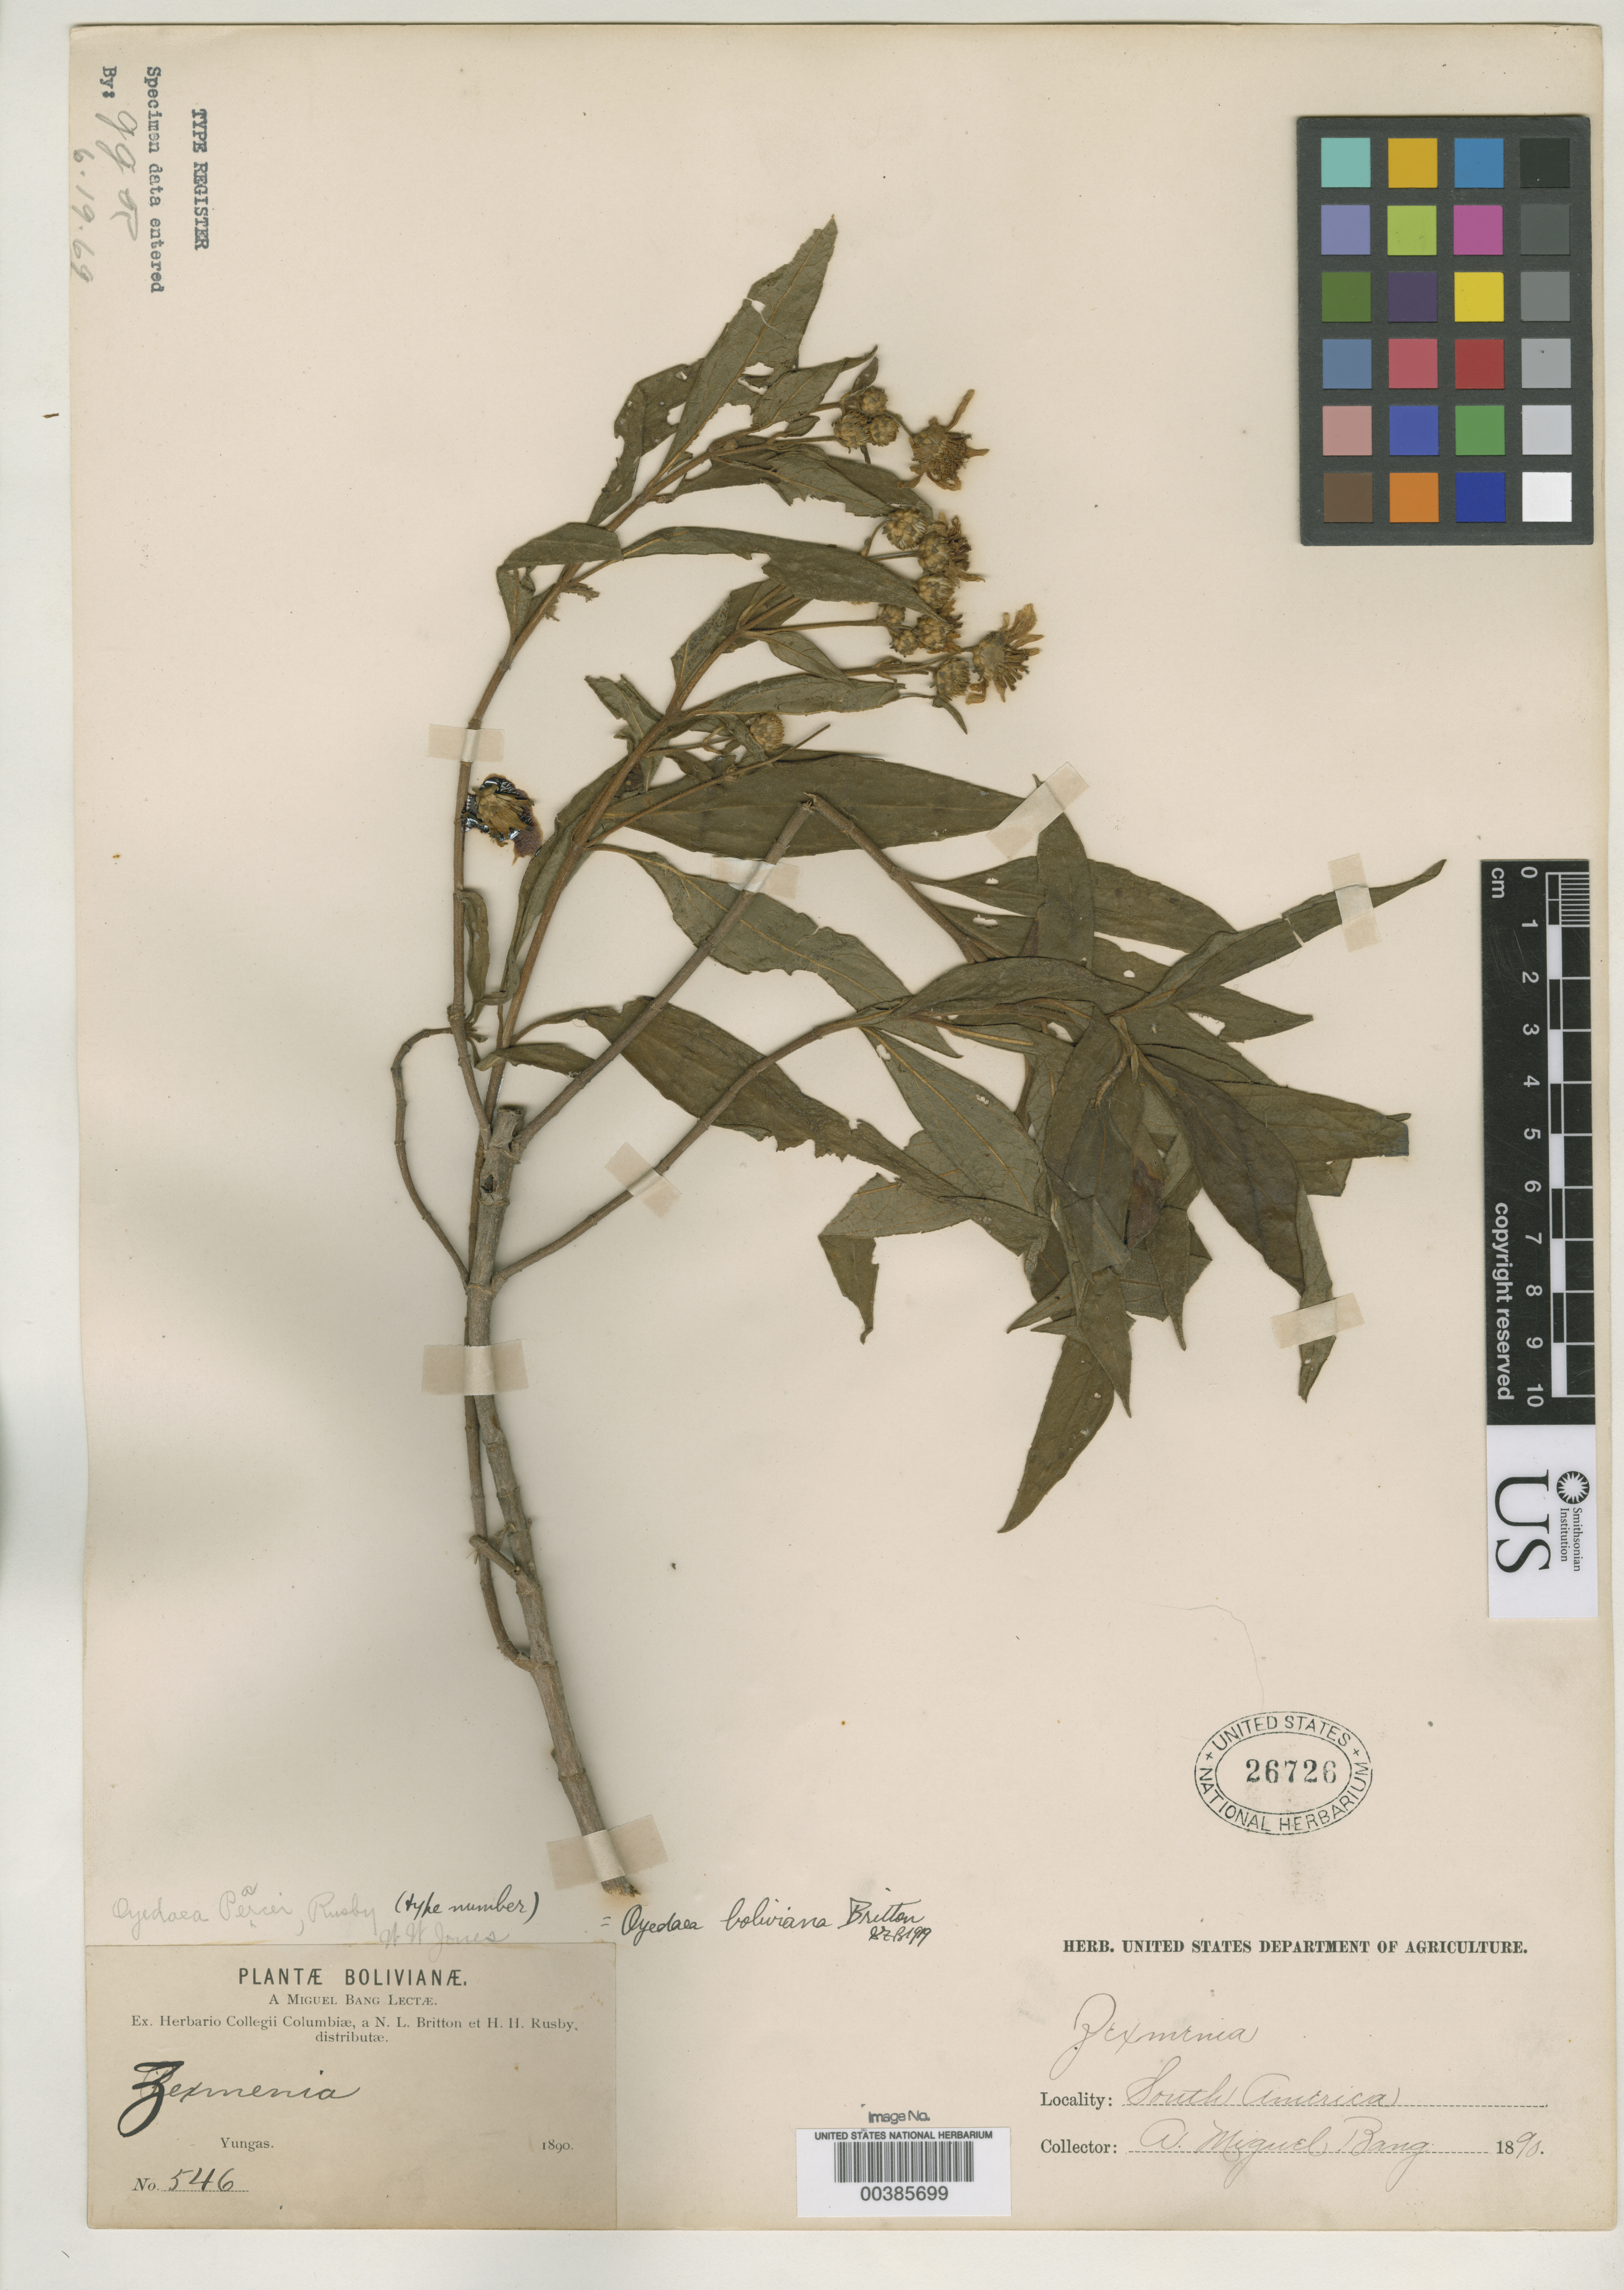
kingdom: Plantae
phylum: Tracheophyta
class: Magnoliopsida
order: Asterales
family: Asteraceae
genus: Oyedaea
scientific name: Oyedaea pearcei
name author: Rusby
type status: Isosyntype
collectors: M. Bang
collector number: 546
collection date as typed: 1890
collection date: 1890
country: Bolivia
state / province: La Paz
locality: Yungas.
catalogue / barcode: US 26726